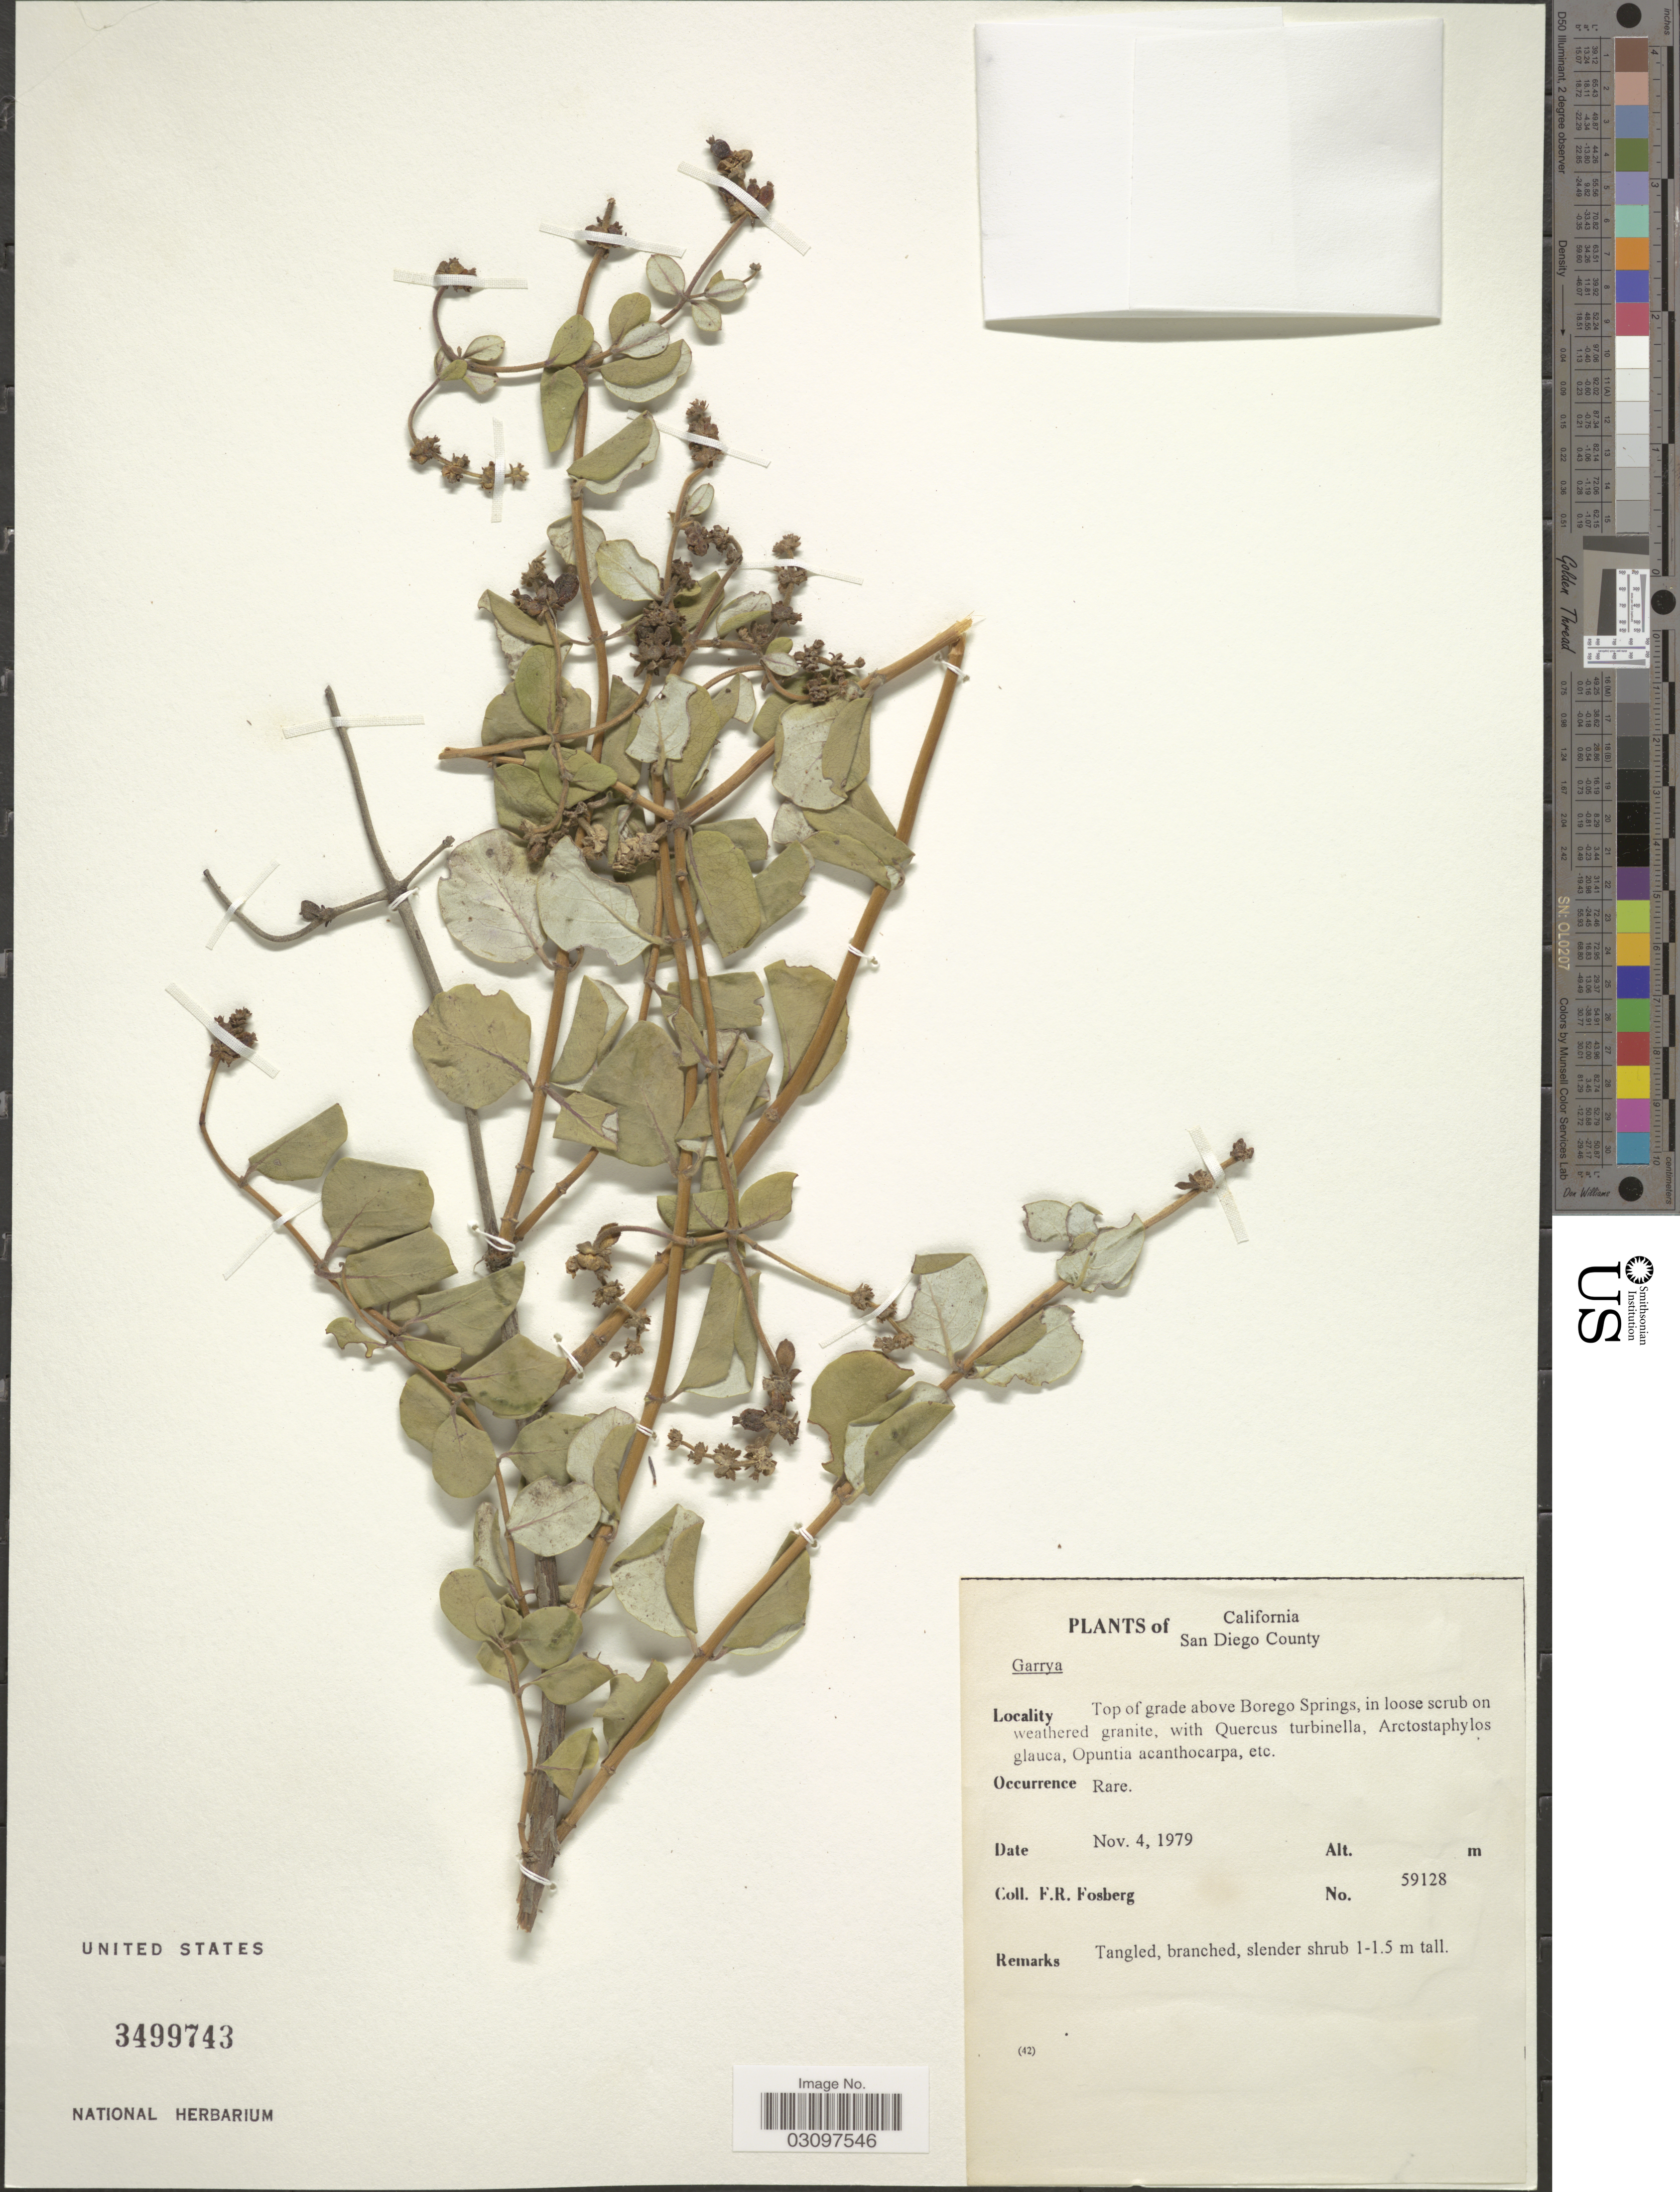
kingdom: Plantae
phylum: Tracheophyta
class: Magnoliopsida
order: Garryales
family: Garryaceae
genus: Garrya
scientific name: Garrya sp.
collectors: F. R. Fosberg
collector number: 59128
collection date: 1979-11-04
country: United States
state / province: California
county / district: San Diego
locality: San Diego County. Top of grade above Borego Springs.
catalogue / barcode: US 3499743